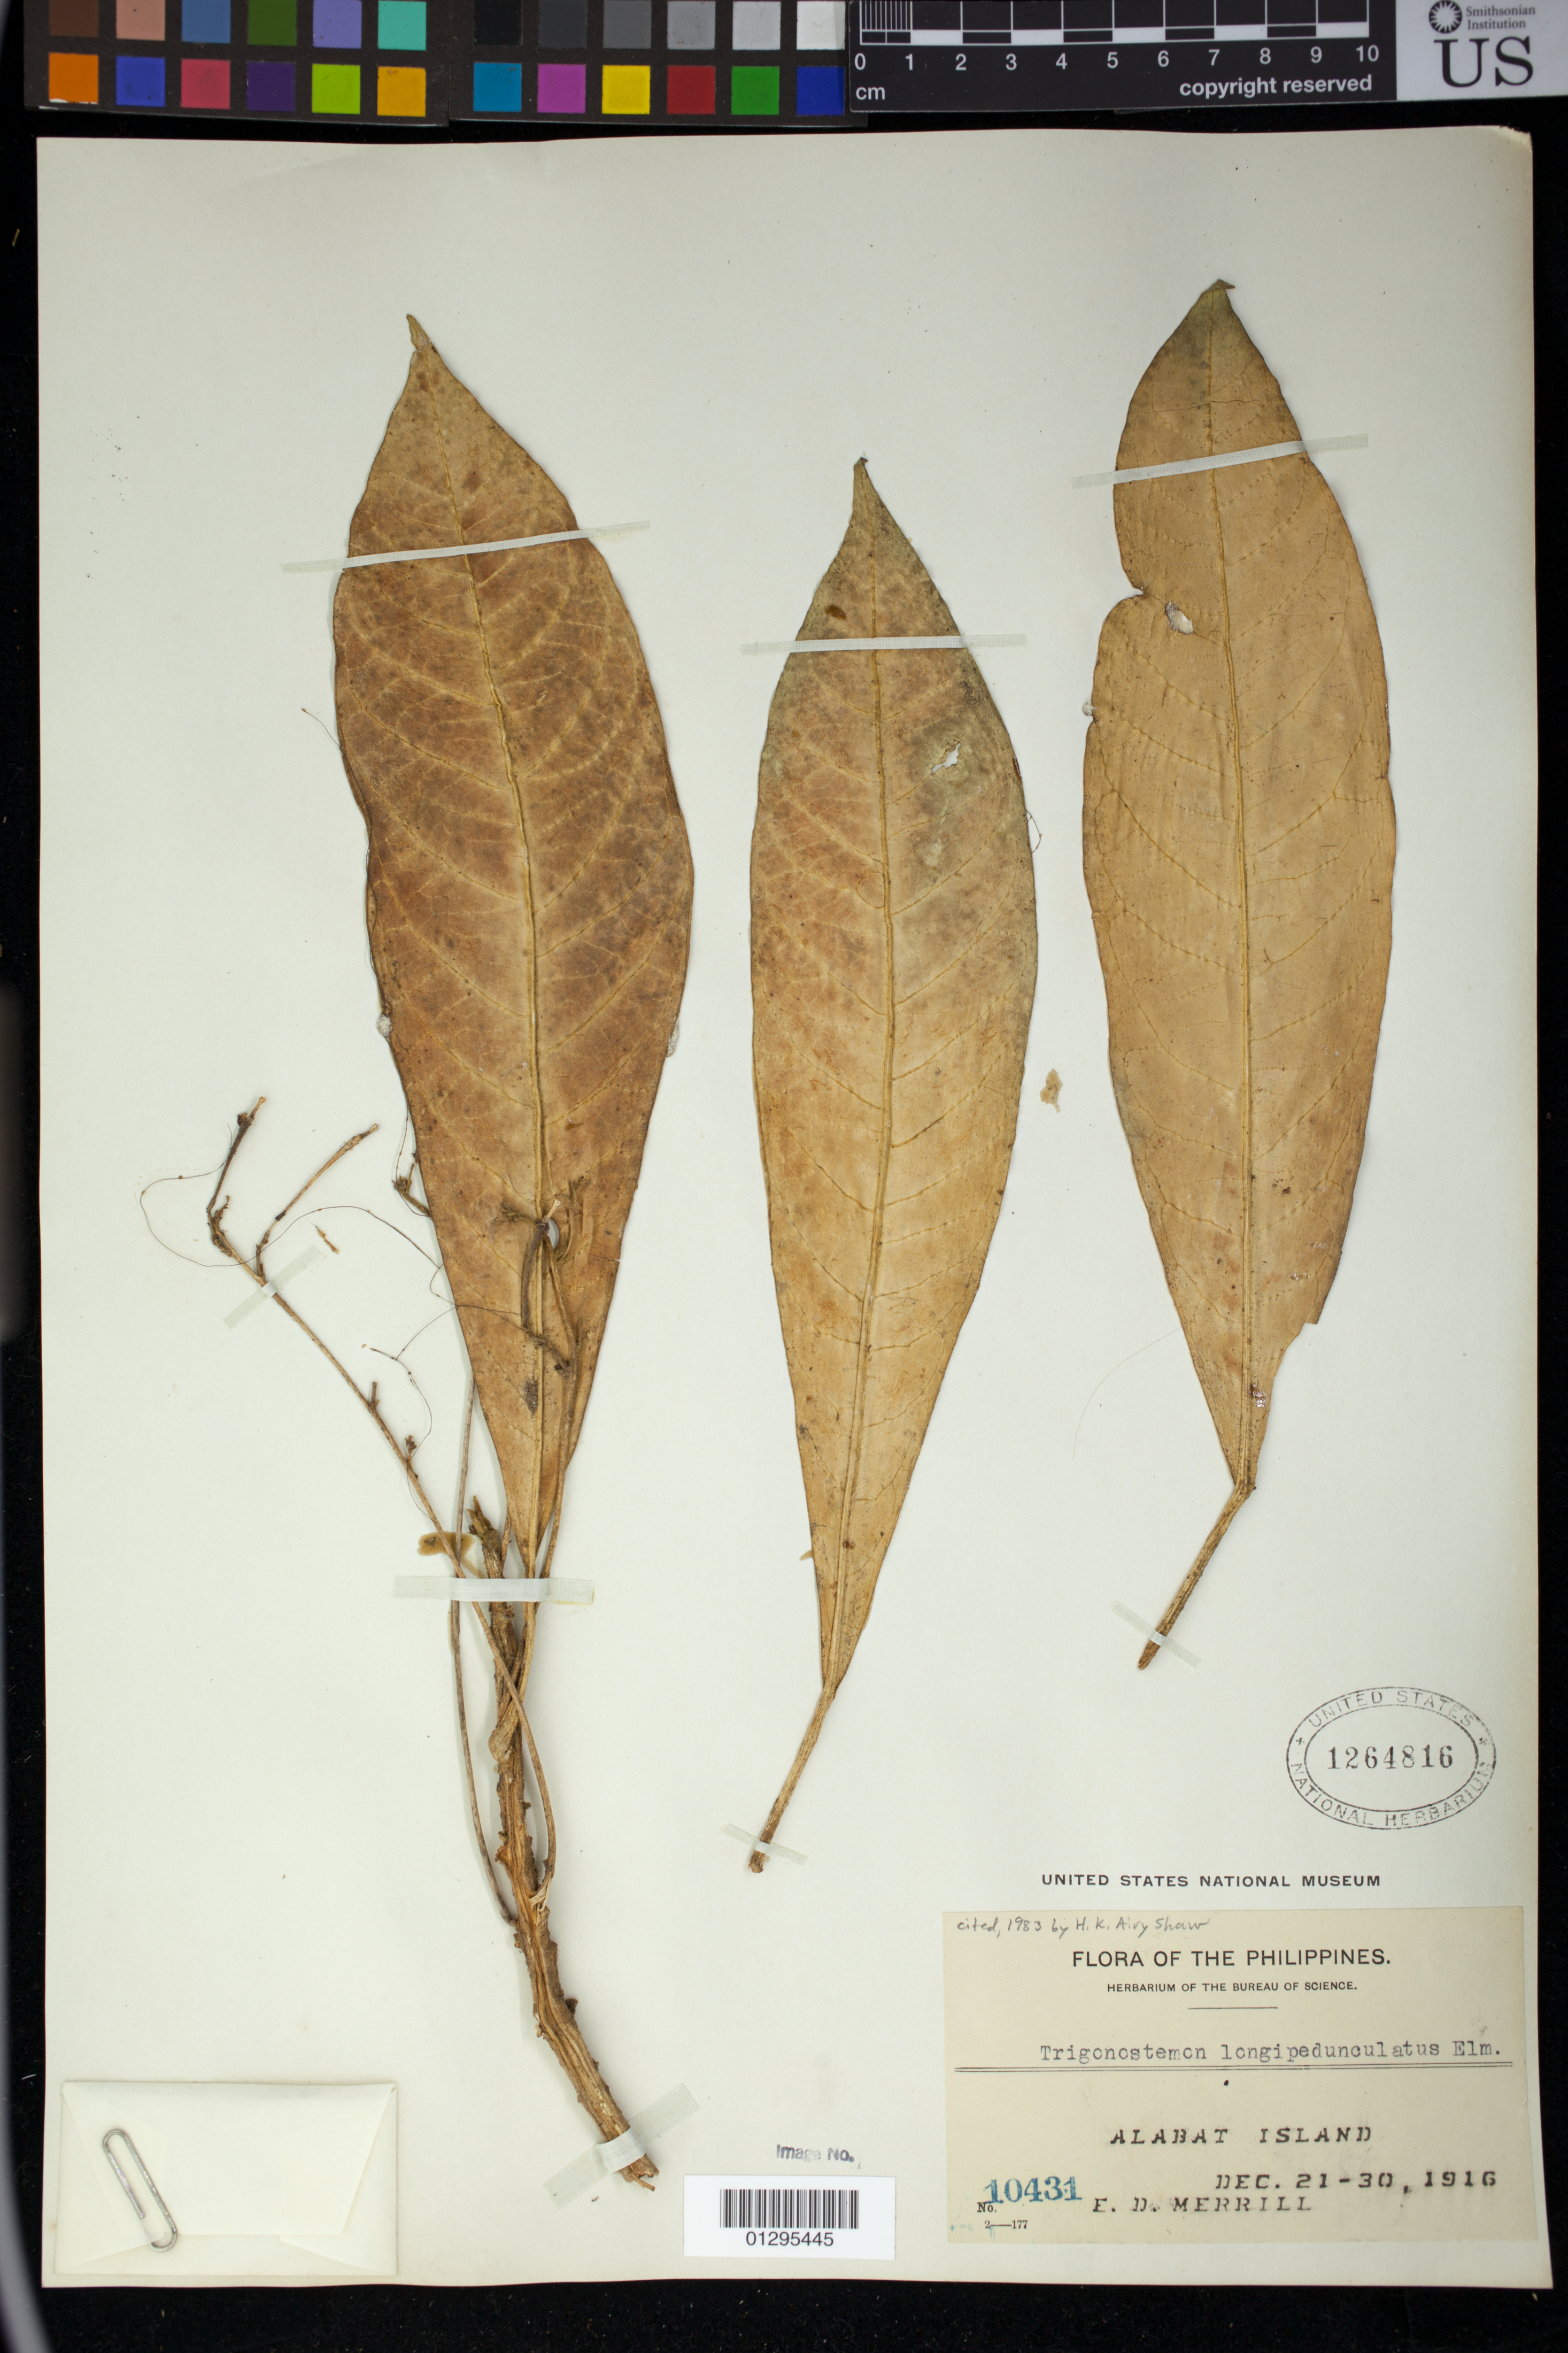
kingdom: Plantae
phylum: Tracheophyta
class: Magnoliopsida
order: Malpighiales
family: Euphorbiaceae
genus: Trigonostemon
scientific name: Trigonostemon longipedunculatus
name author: (Elmer) Elmer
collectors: E. D. Merrill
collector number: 10431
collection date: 1916-12-21/1916-12-30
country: Philippines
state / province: Calabarzon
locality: Alabat Island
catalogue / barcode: US 1264816